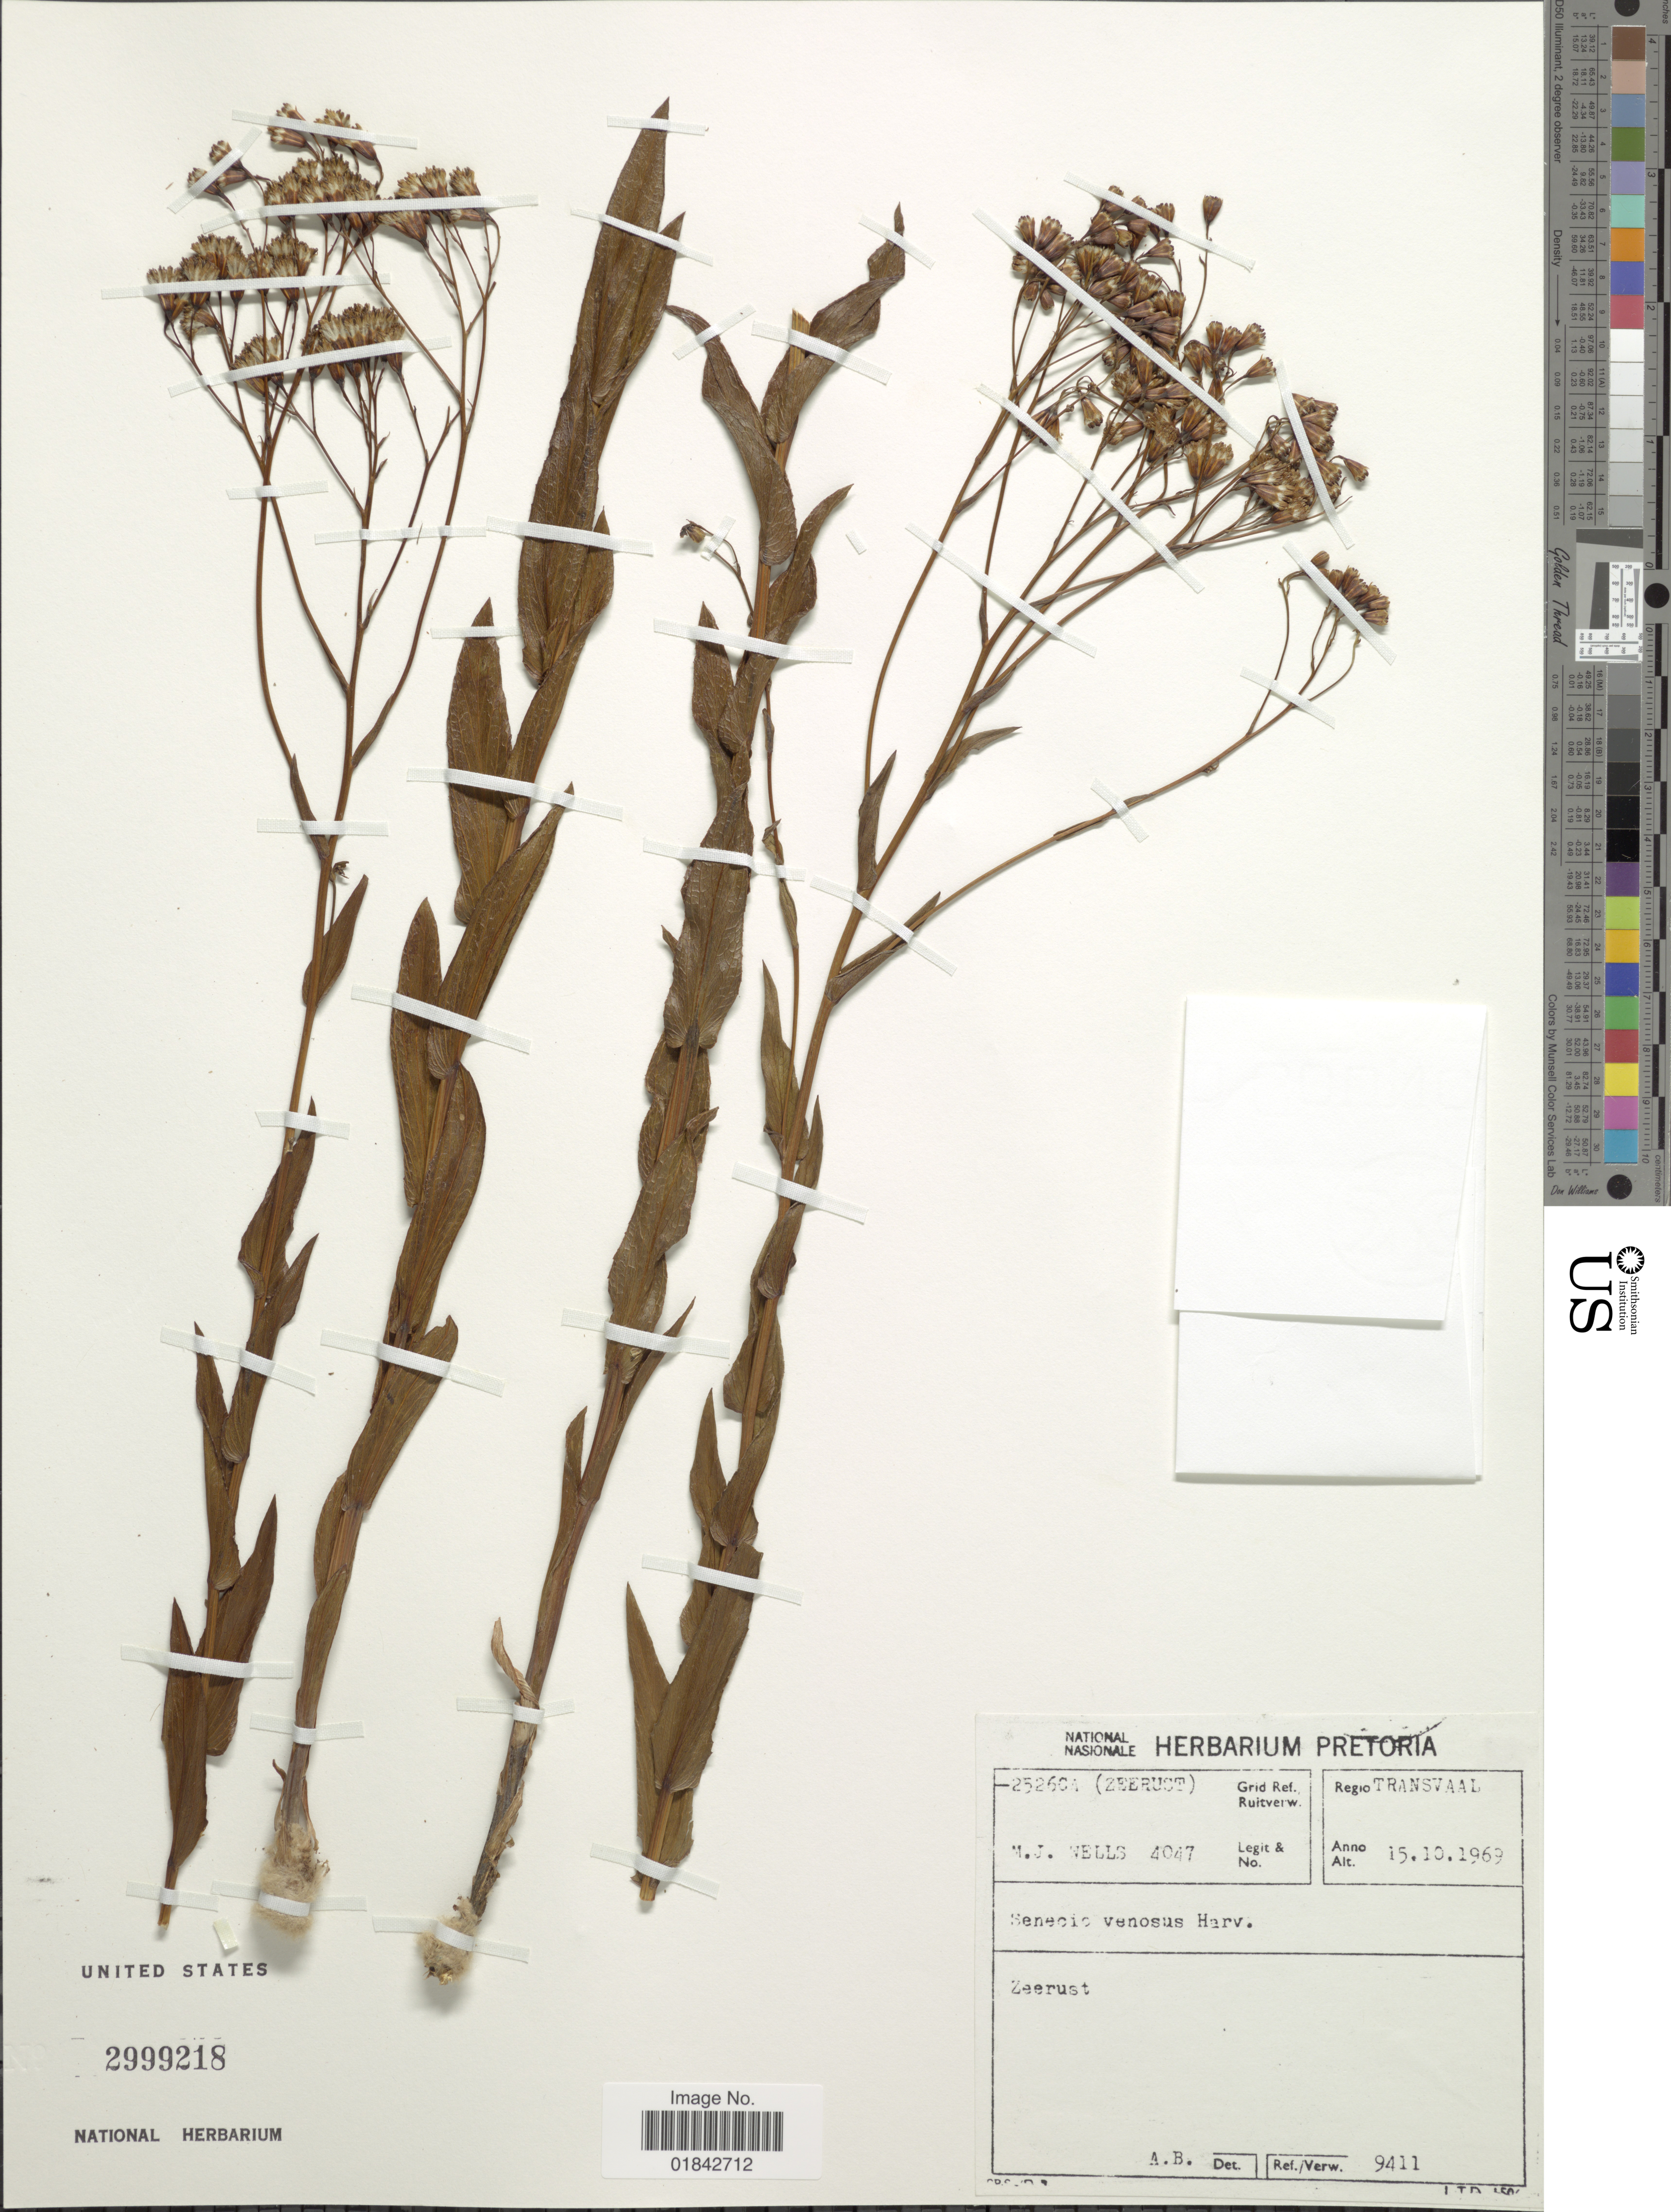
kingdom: Plantae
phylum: Tracheophyta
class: Magnoliopsida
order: Asterales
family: Asteraceae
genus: Senecio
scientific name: Senecio venosus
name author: Harv.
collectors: M. Nells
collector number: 4047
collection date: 1969-10-15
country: South Africa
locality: Transvaal, Zeerust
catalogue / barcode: US 2999218